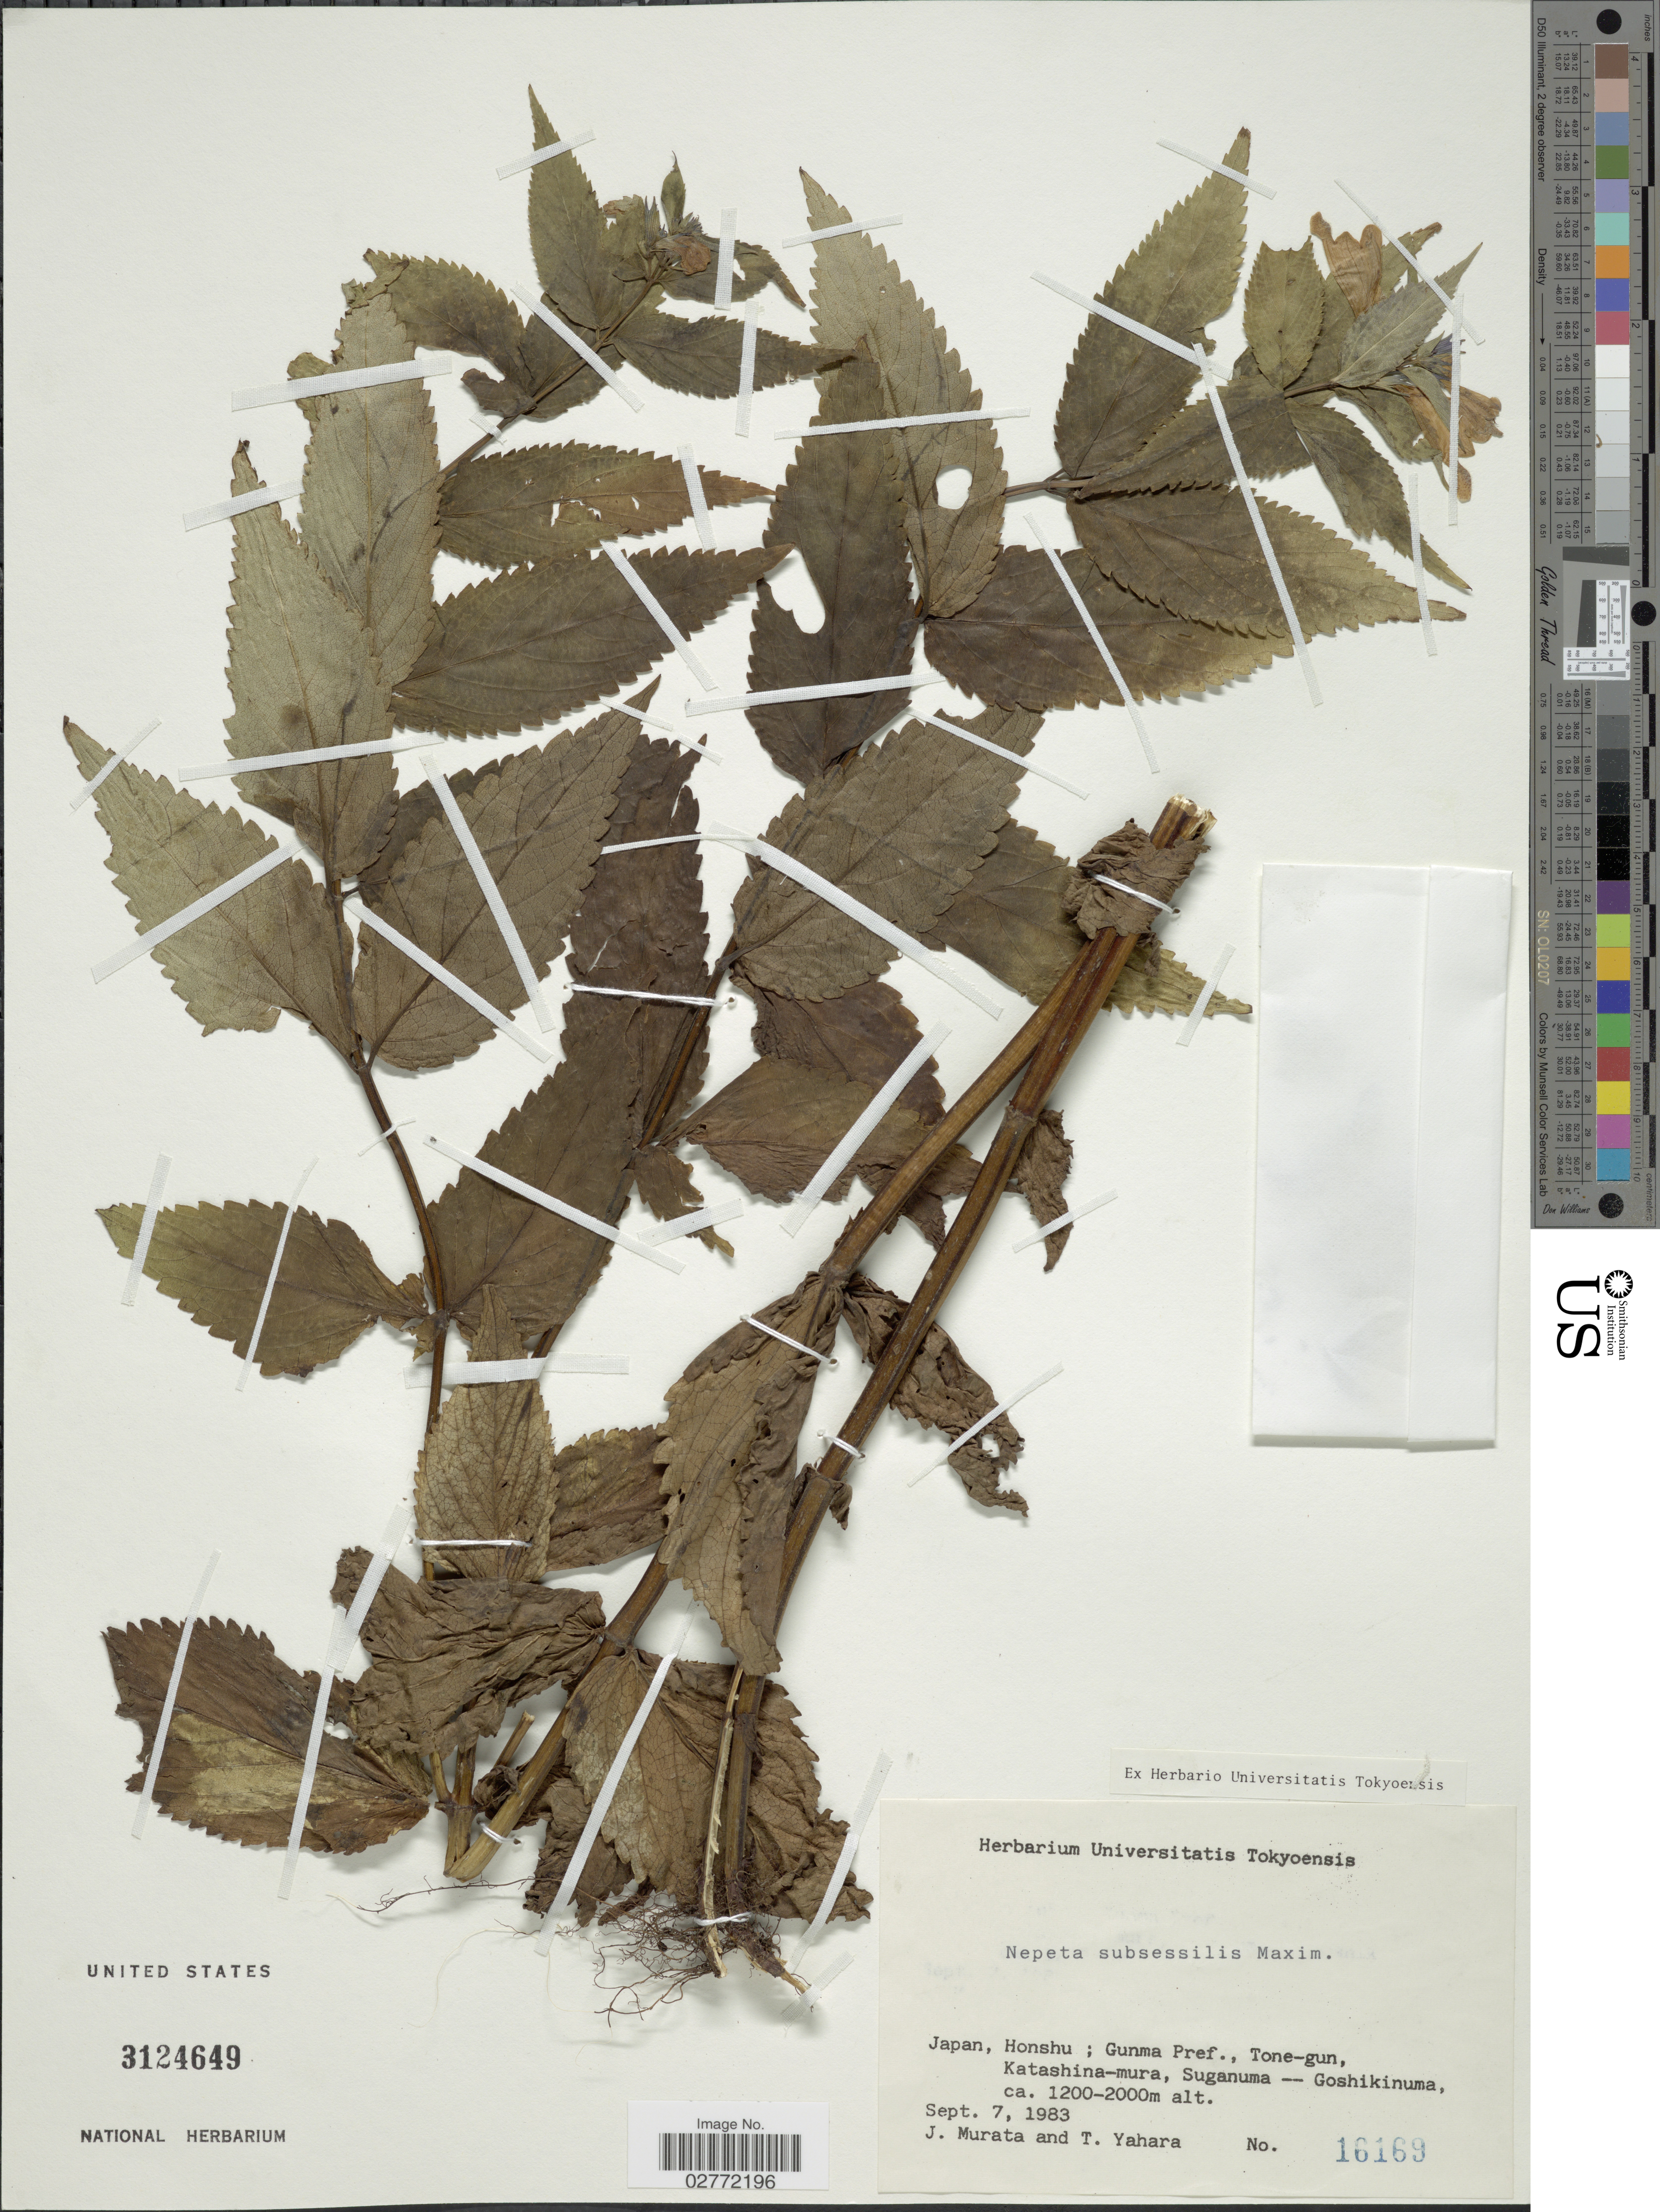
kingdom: Plantae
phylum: Tracheophyta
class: Magnoliopsida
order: Lamiales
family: Lamiaceae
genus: Nepeta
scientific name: Nepeta subsessilis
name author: Maxim.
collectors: J. Murata & T. Yahara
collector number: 16169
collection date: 1983-09-07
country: Japan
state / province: Gunma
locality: Honshu, Gunma Pref., Tone-gun, Katashina-mura, Suganuma--Goshikinuma.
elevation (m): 1200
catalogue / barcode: US 3124649